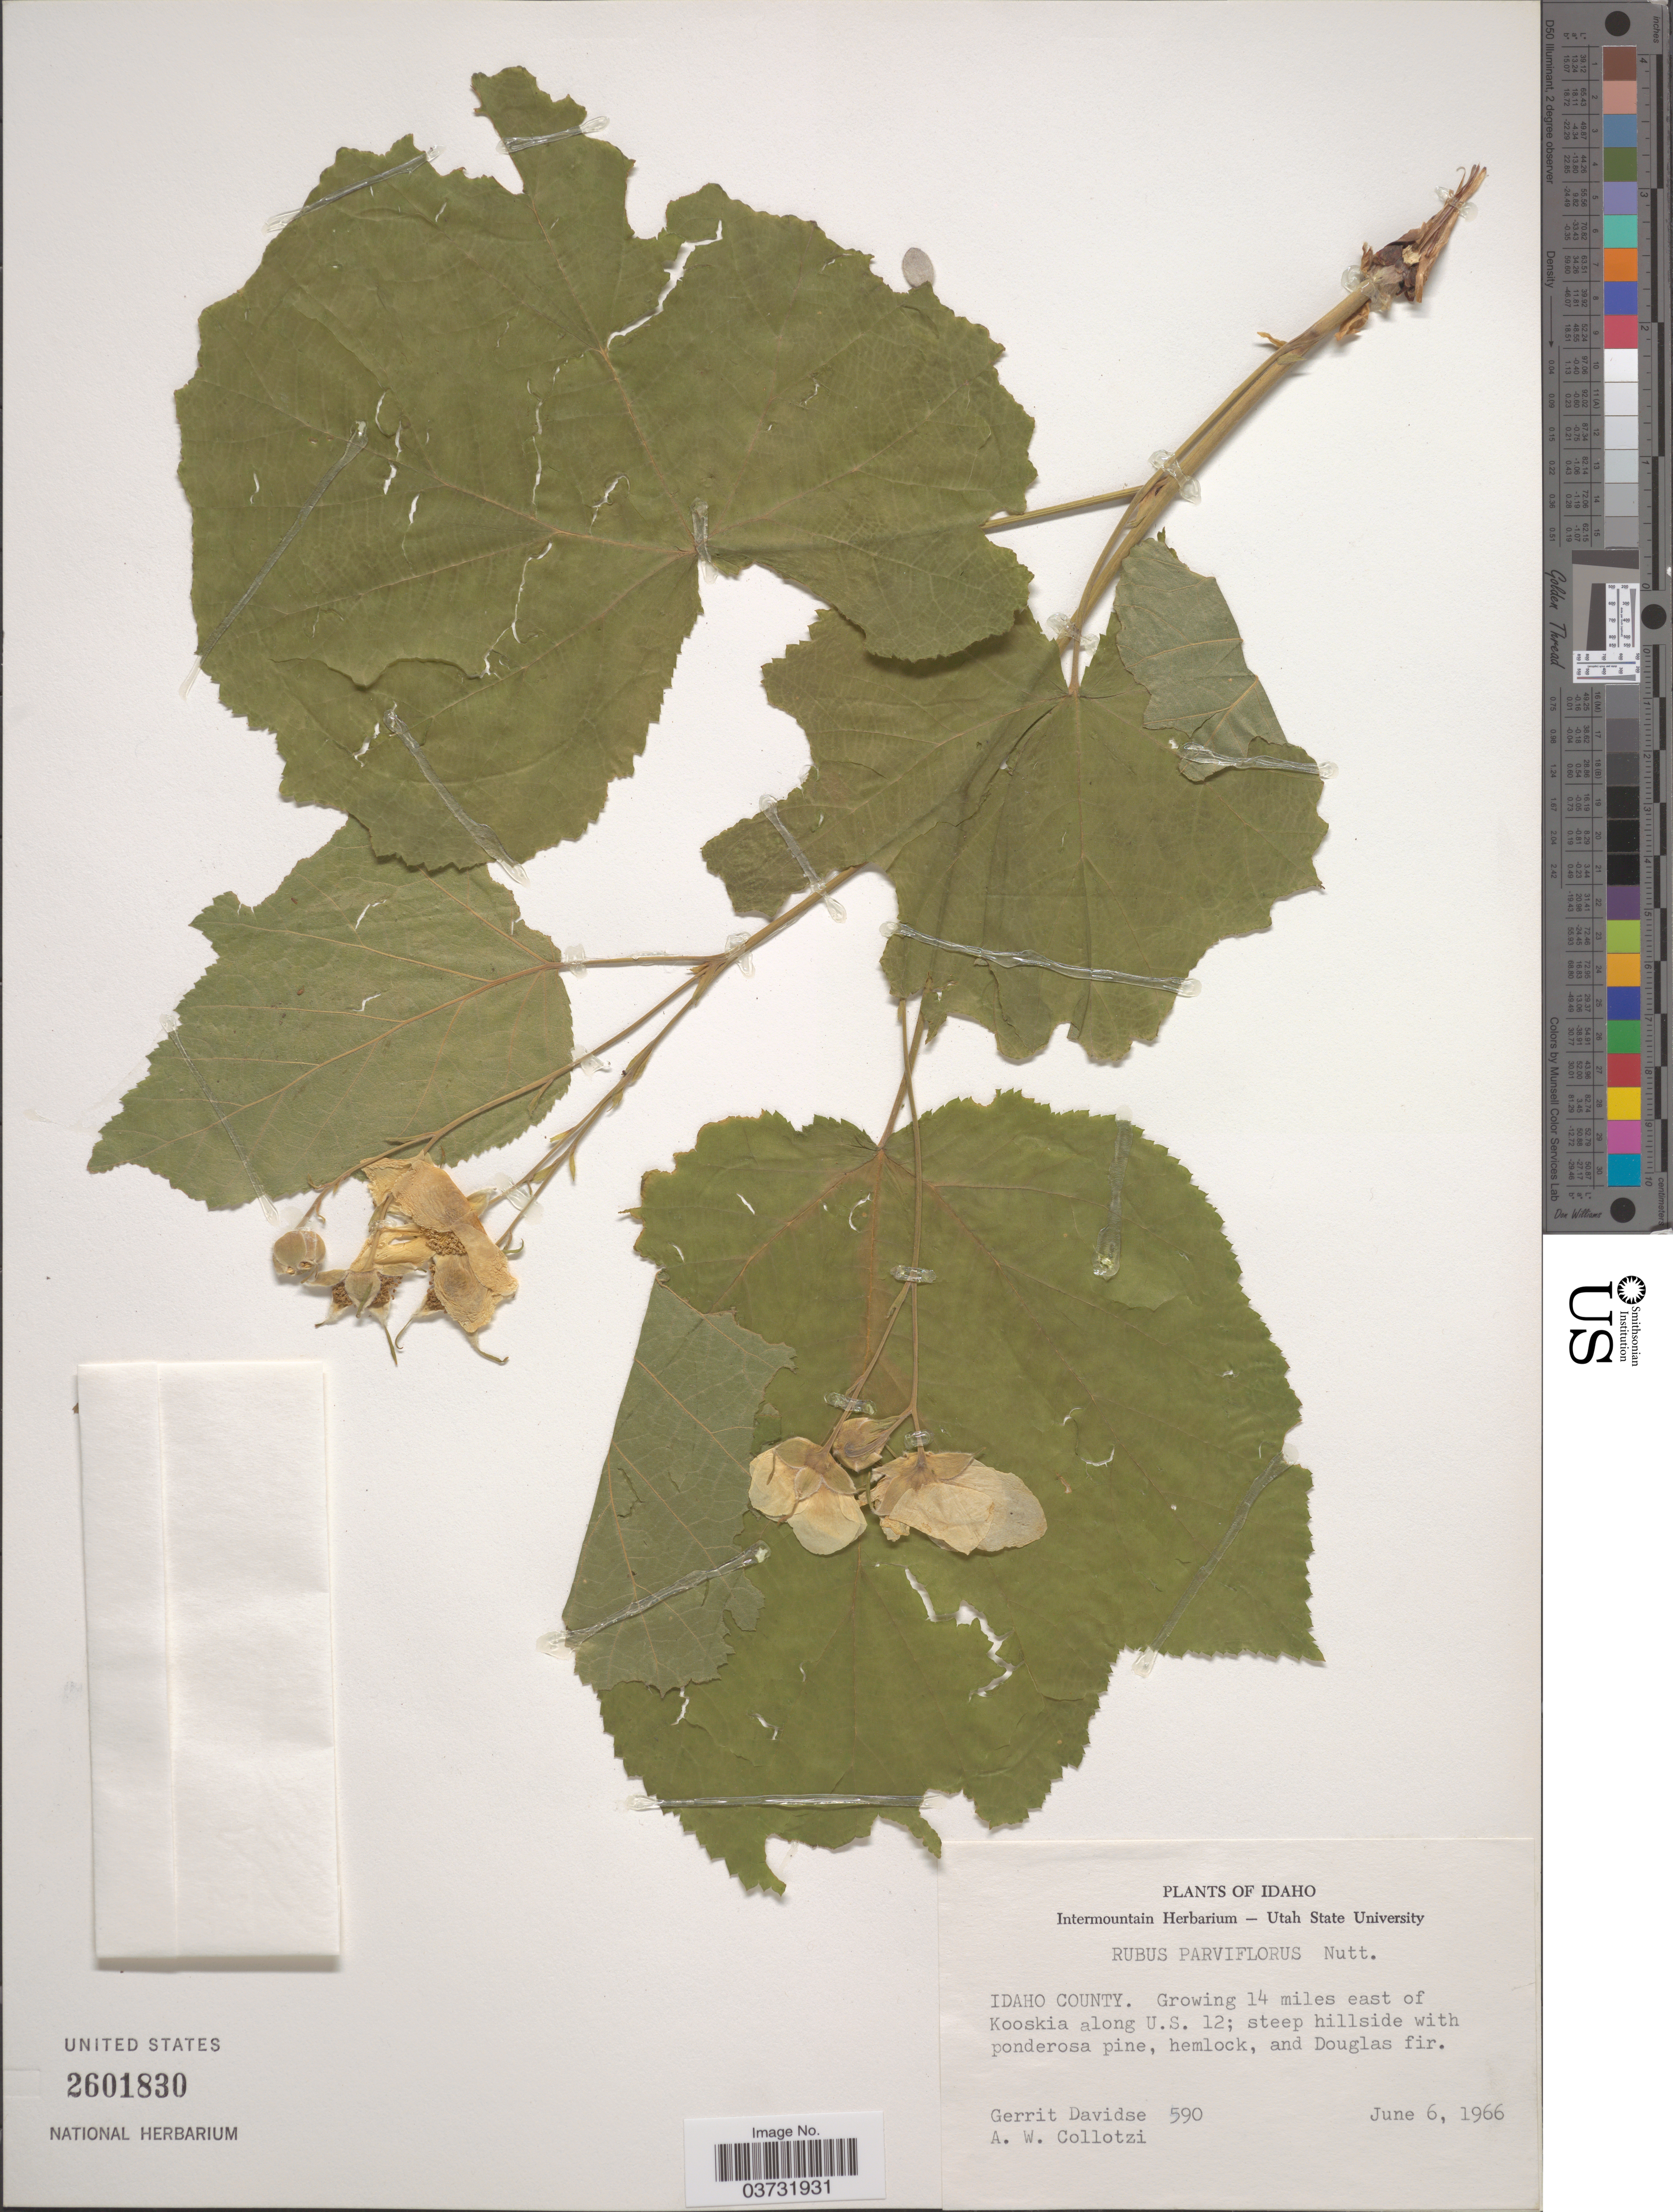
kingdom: Plantae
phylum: Tracheophyta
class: Magnoliopsida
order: Rosales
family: Rosaceae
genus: Rubus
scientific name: Rubus parviflorus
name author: Nutt.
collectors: G. Davidse & A. W. Collotzi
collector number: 590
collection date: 1966-06-06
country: United States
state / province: Idaho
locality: Idaho County. Growing 14 miles east of Kookia along U. S. 12.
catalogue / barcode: US 2601830